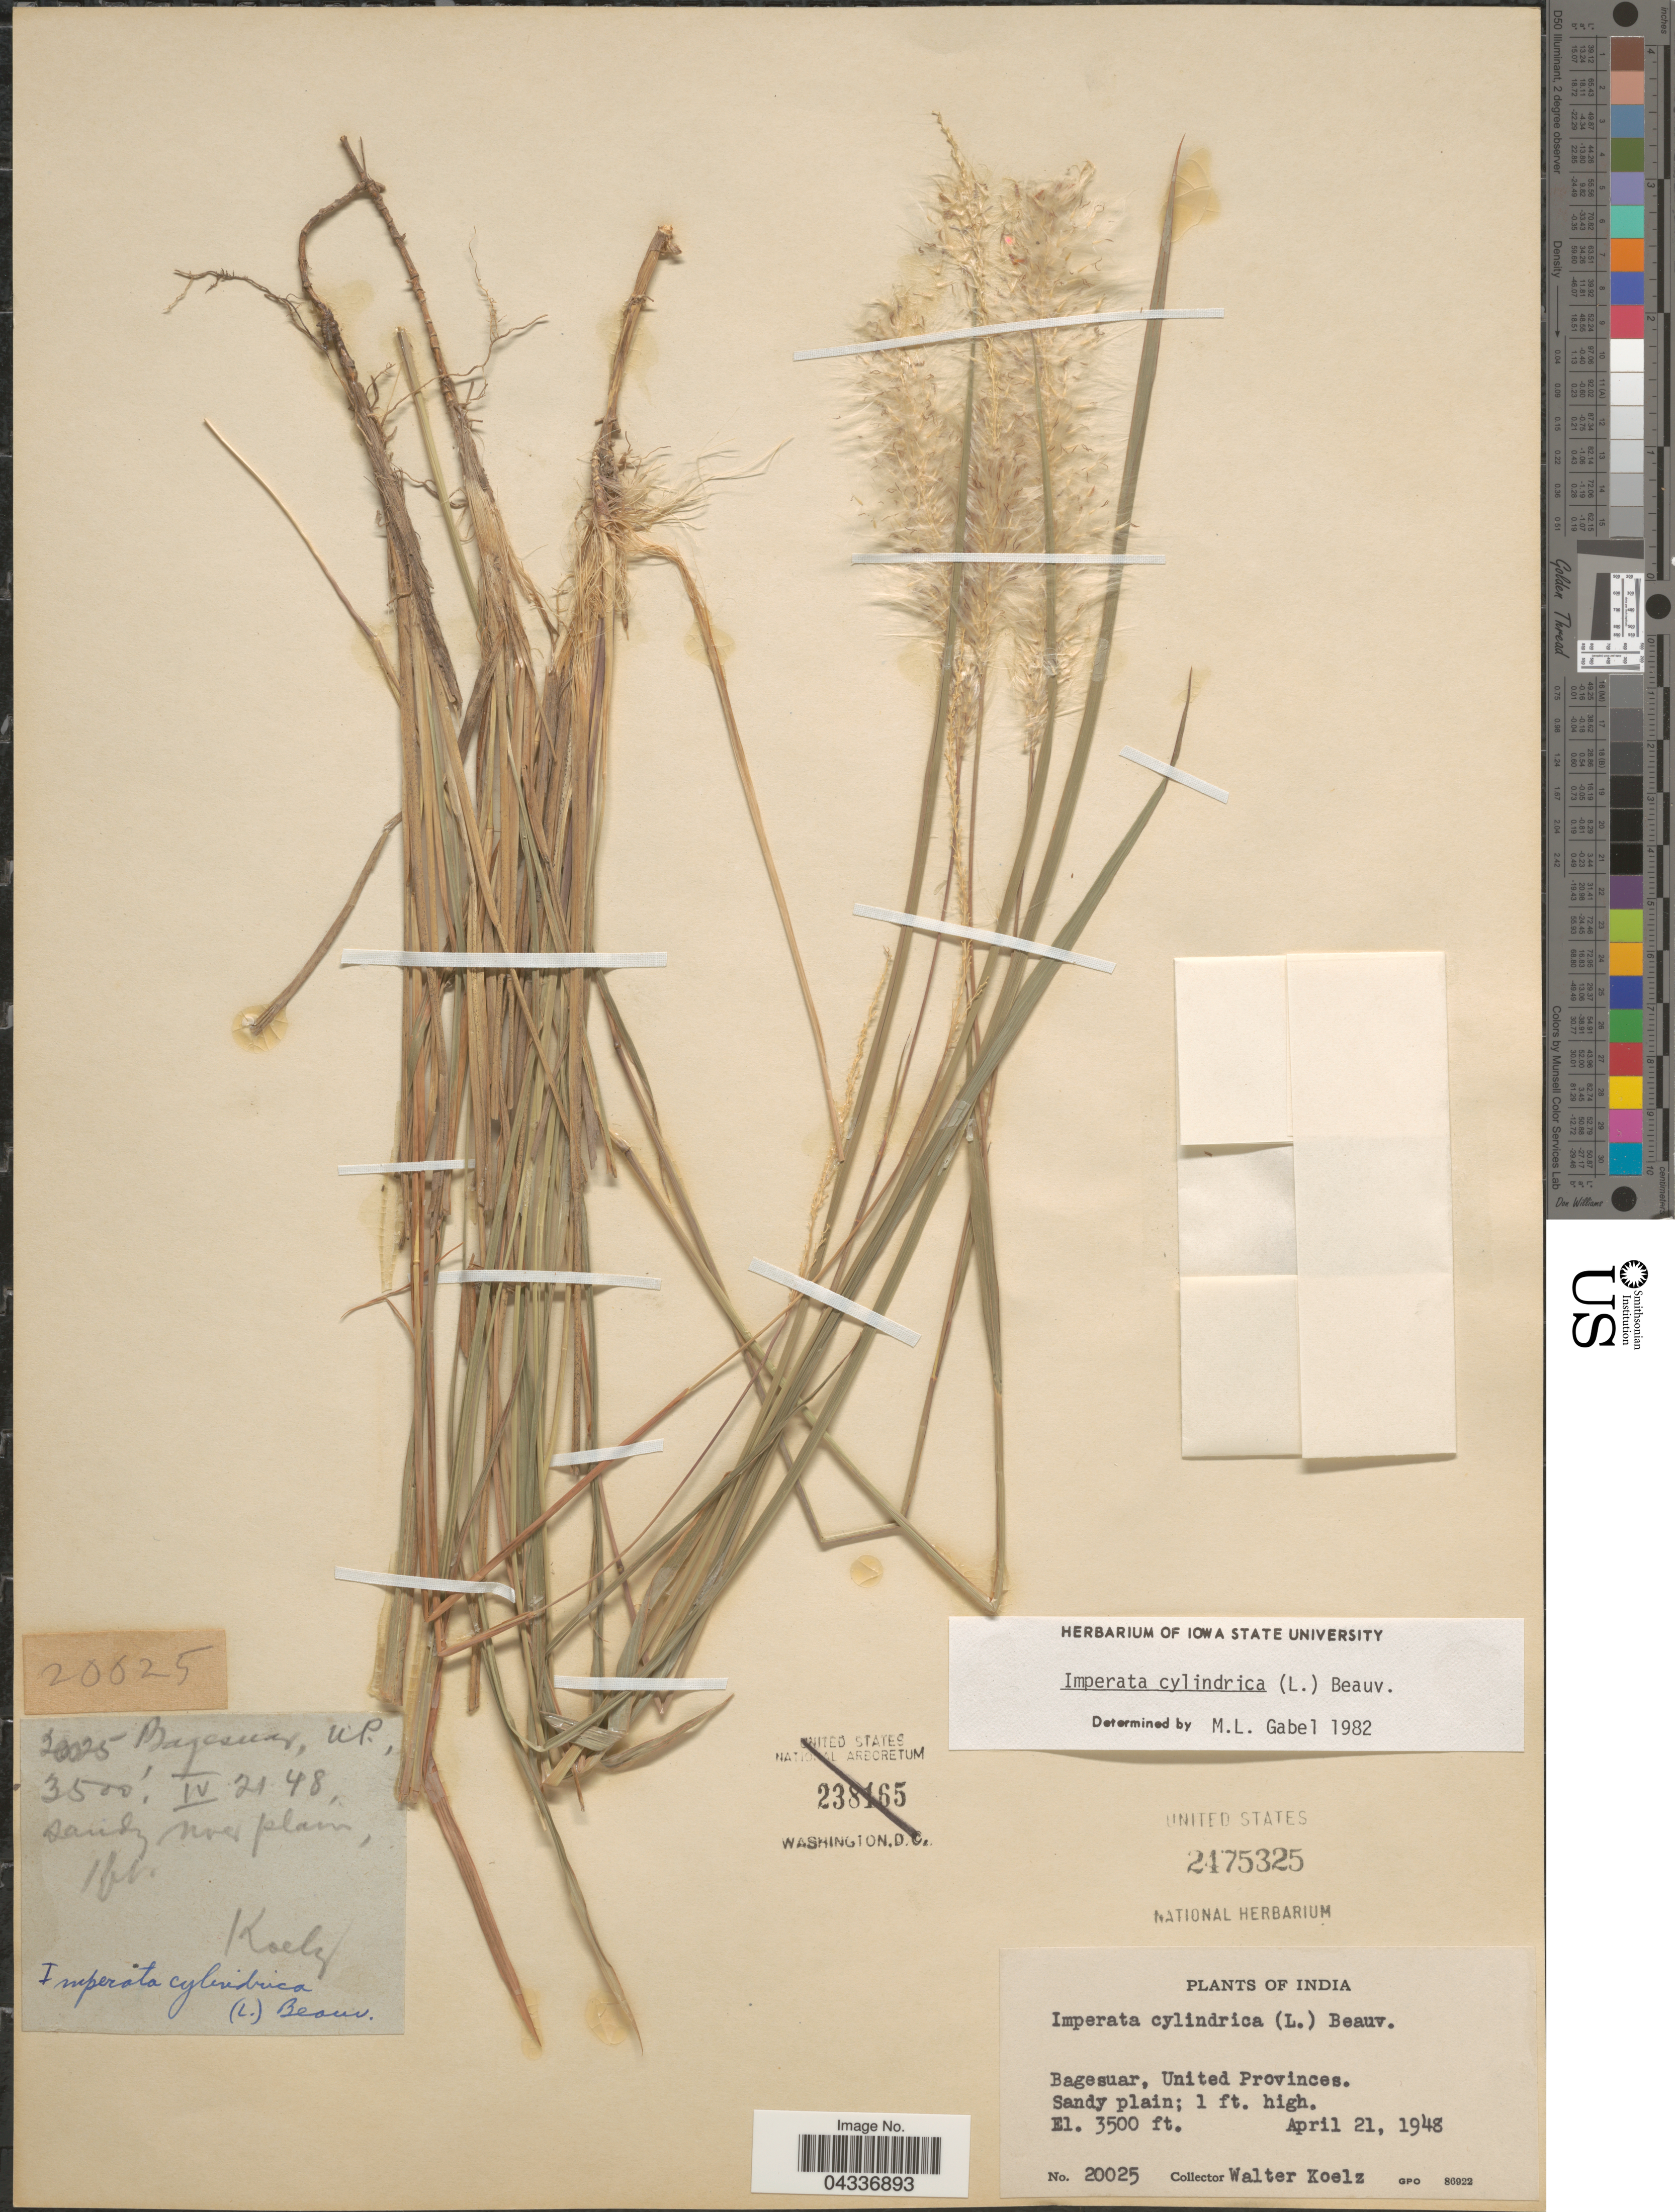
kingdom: Plantae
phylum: Tracheophyta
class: Liliopsida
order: Poales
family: Poaceae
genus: Imperata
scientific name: Imperata cylindrica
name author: (L.) P. Beauv.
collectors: W. N. Koelz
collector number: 20025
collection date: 1948-04-21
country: India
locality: Bagesuar, United Provinces.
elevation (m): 1067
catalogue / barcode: US 2475325